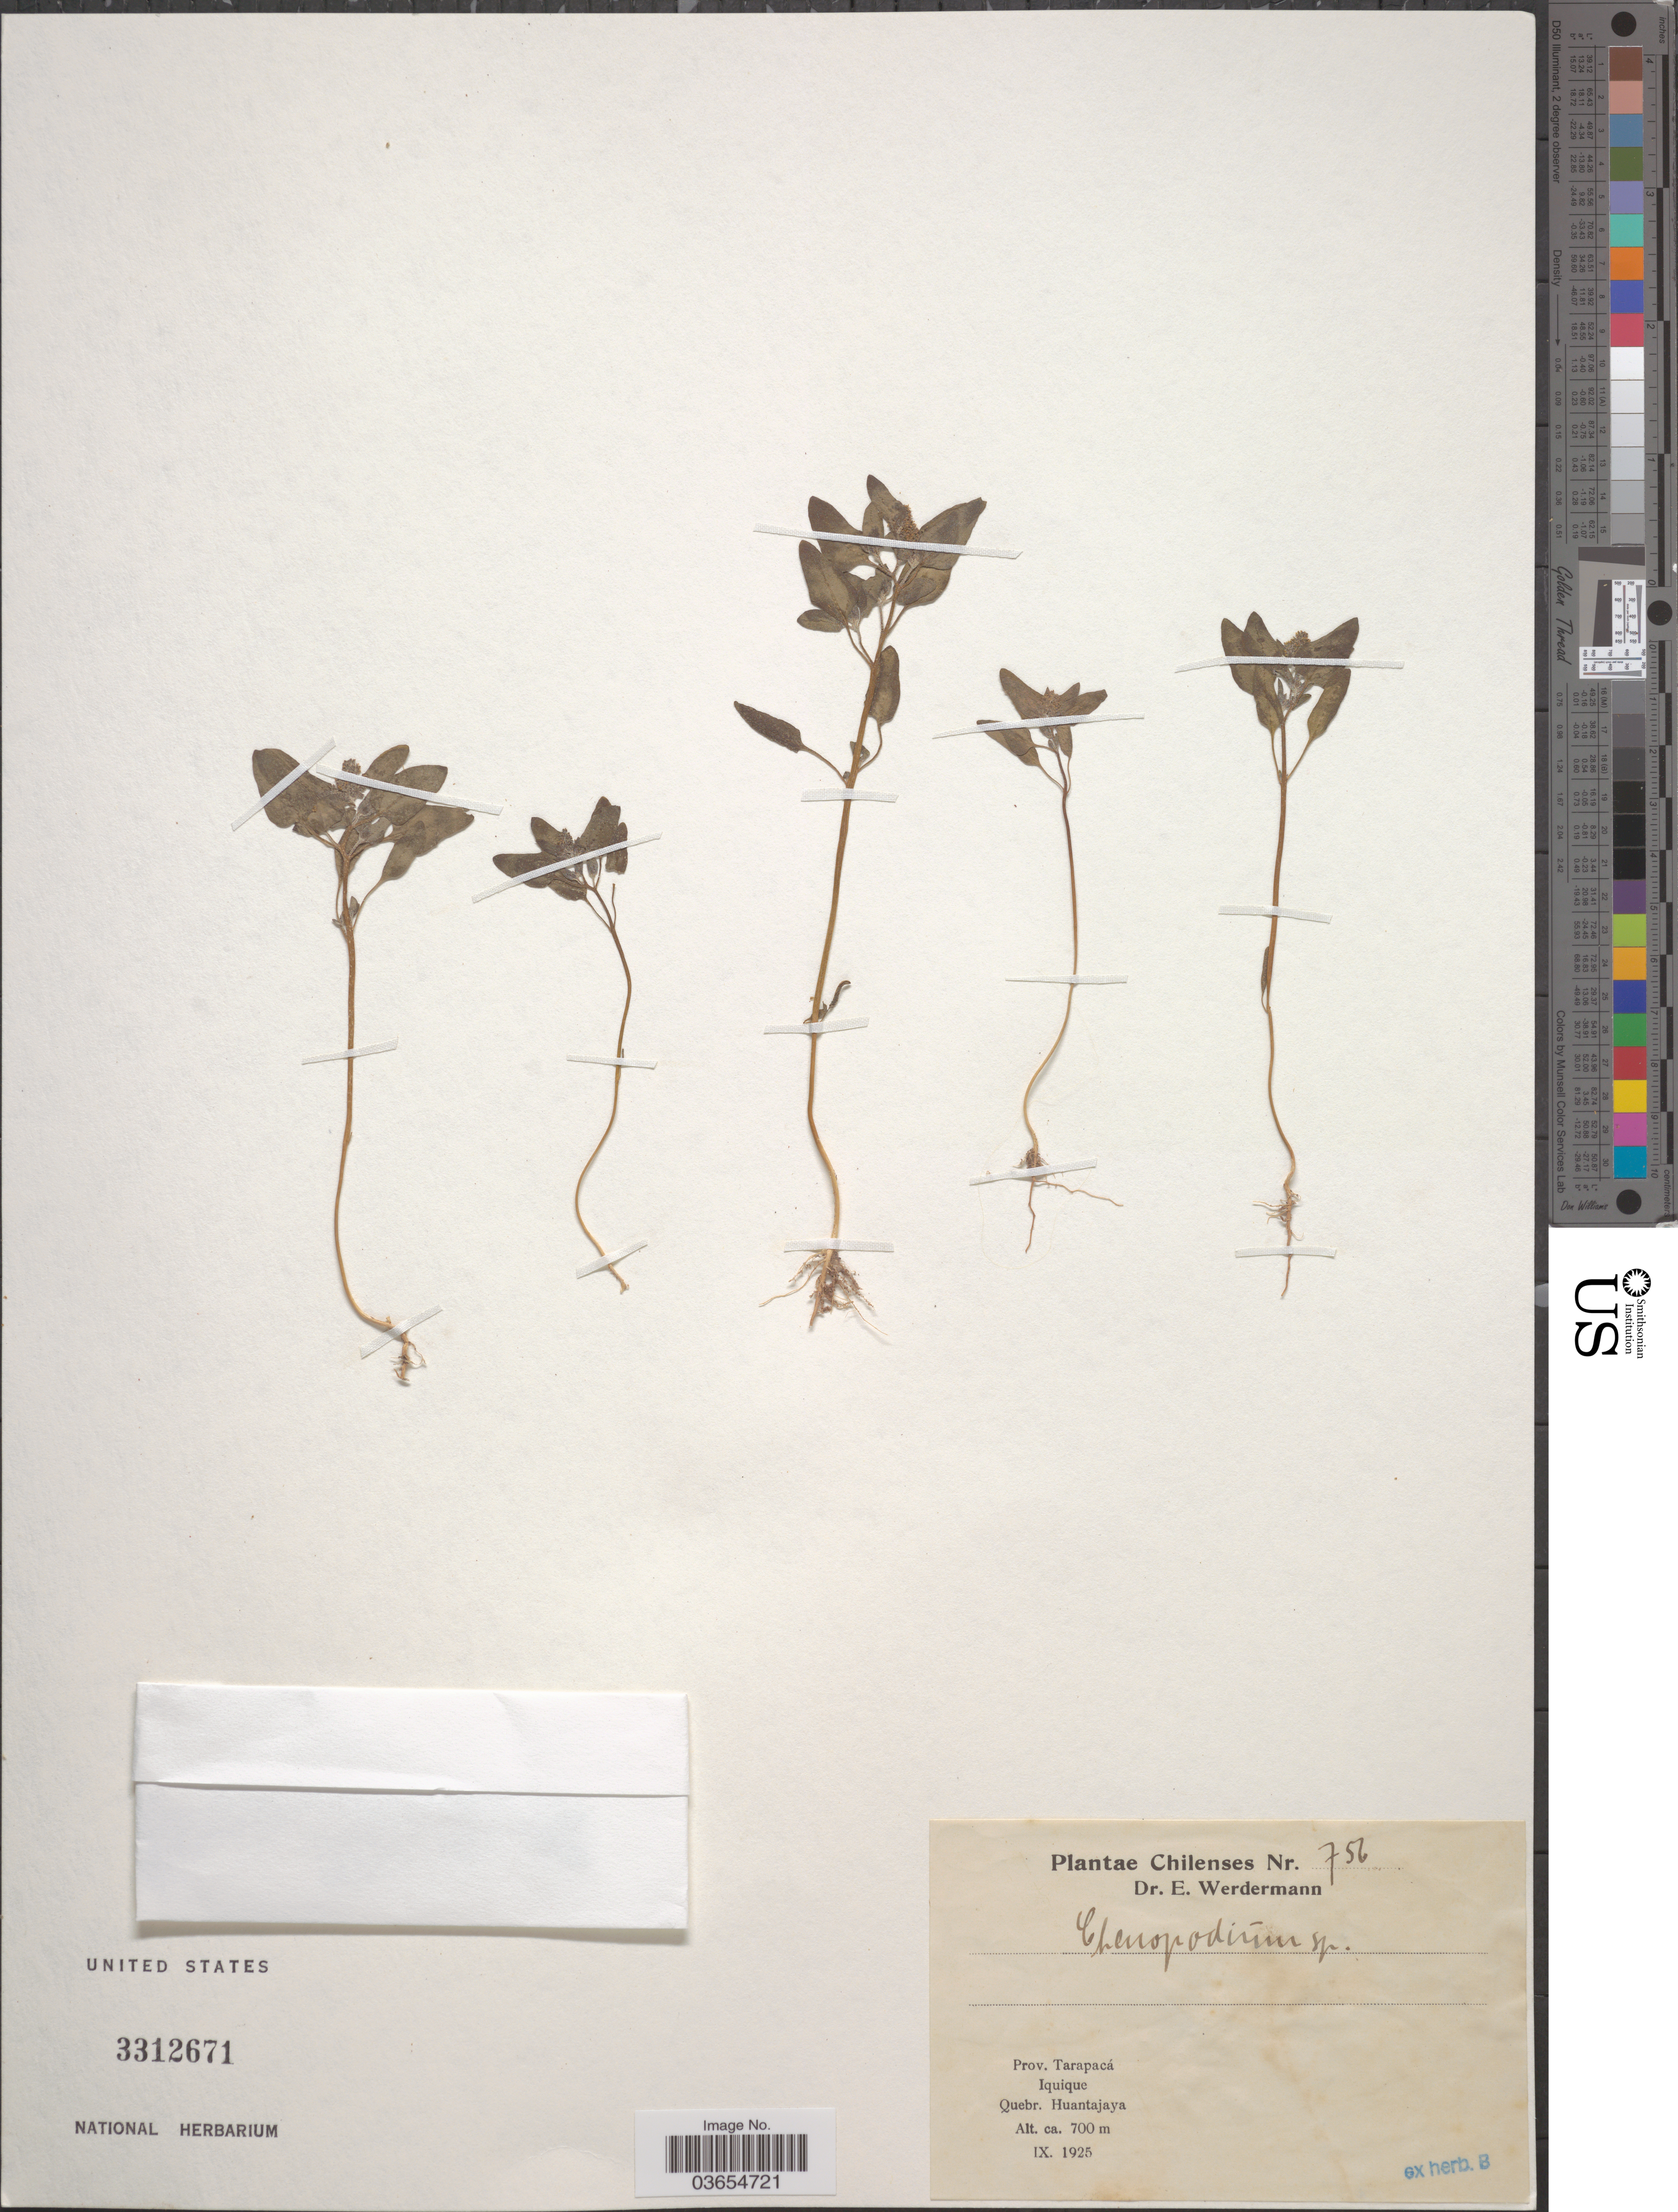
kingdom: Plantae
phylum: Tracheophyta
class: Magnoliopsida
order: Caryophyllales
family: Amaranthaceae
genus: Chenopodium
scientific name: Chenopodium sp.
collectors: E. Werdermann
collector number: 756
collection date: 1925-09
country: Chile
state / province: Tarapacá (I)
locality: Iquique. Quebr. Huantajaya.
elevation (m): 700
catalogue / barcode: US 3312671